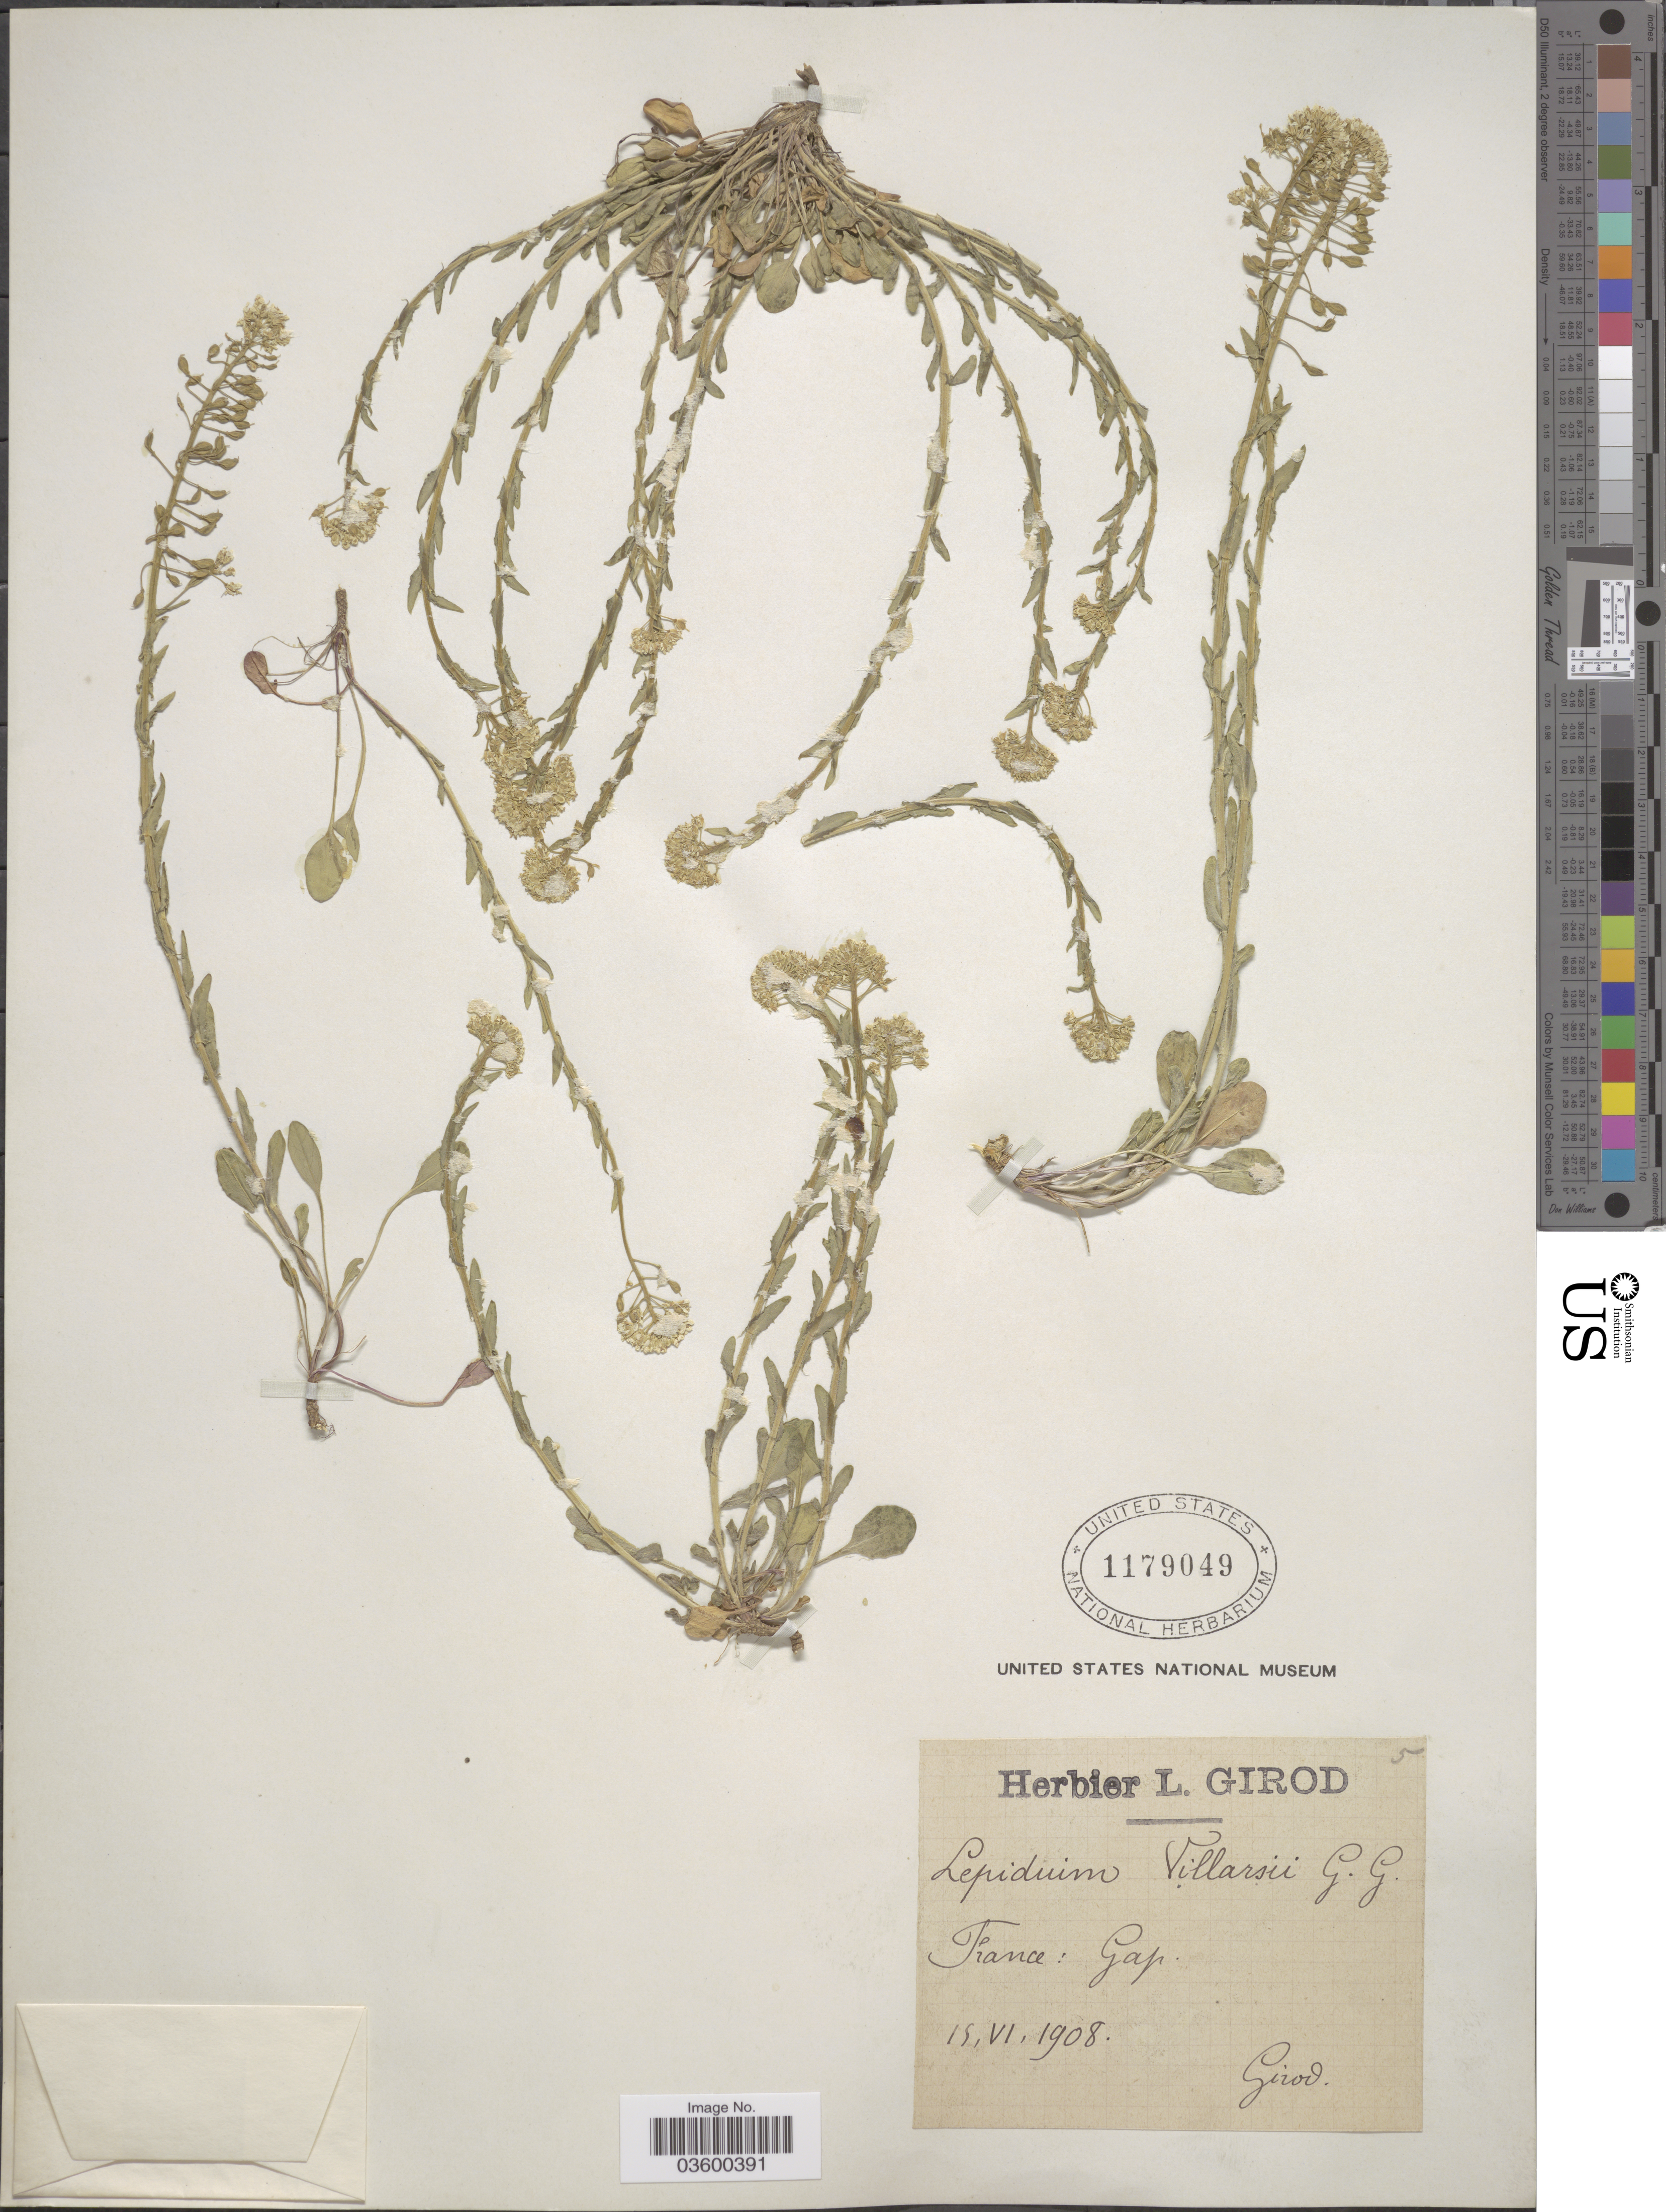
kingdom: Plantae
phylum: Tracheophyta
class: Magnoliopsida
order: Brassicales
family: Brassicaceae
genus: Lepidium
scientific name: Lepidium villarsii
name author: Gren. & Godr.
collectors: L. Girod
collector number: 5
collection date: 1908-06-15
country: France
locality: Gap.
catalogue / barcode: US 1179049